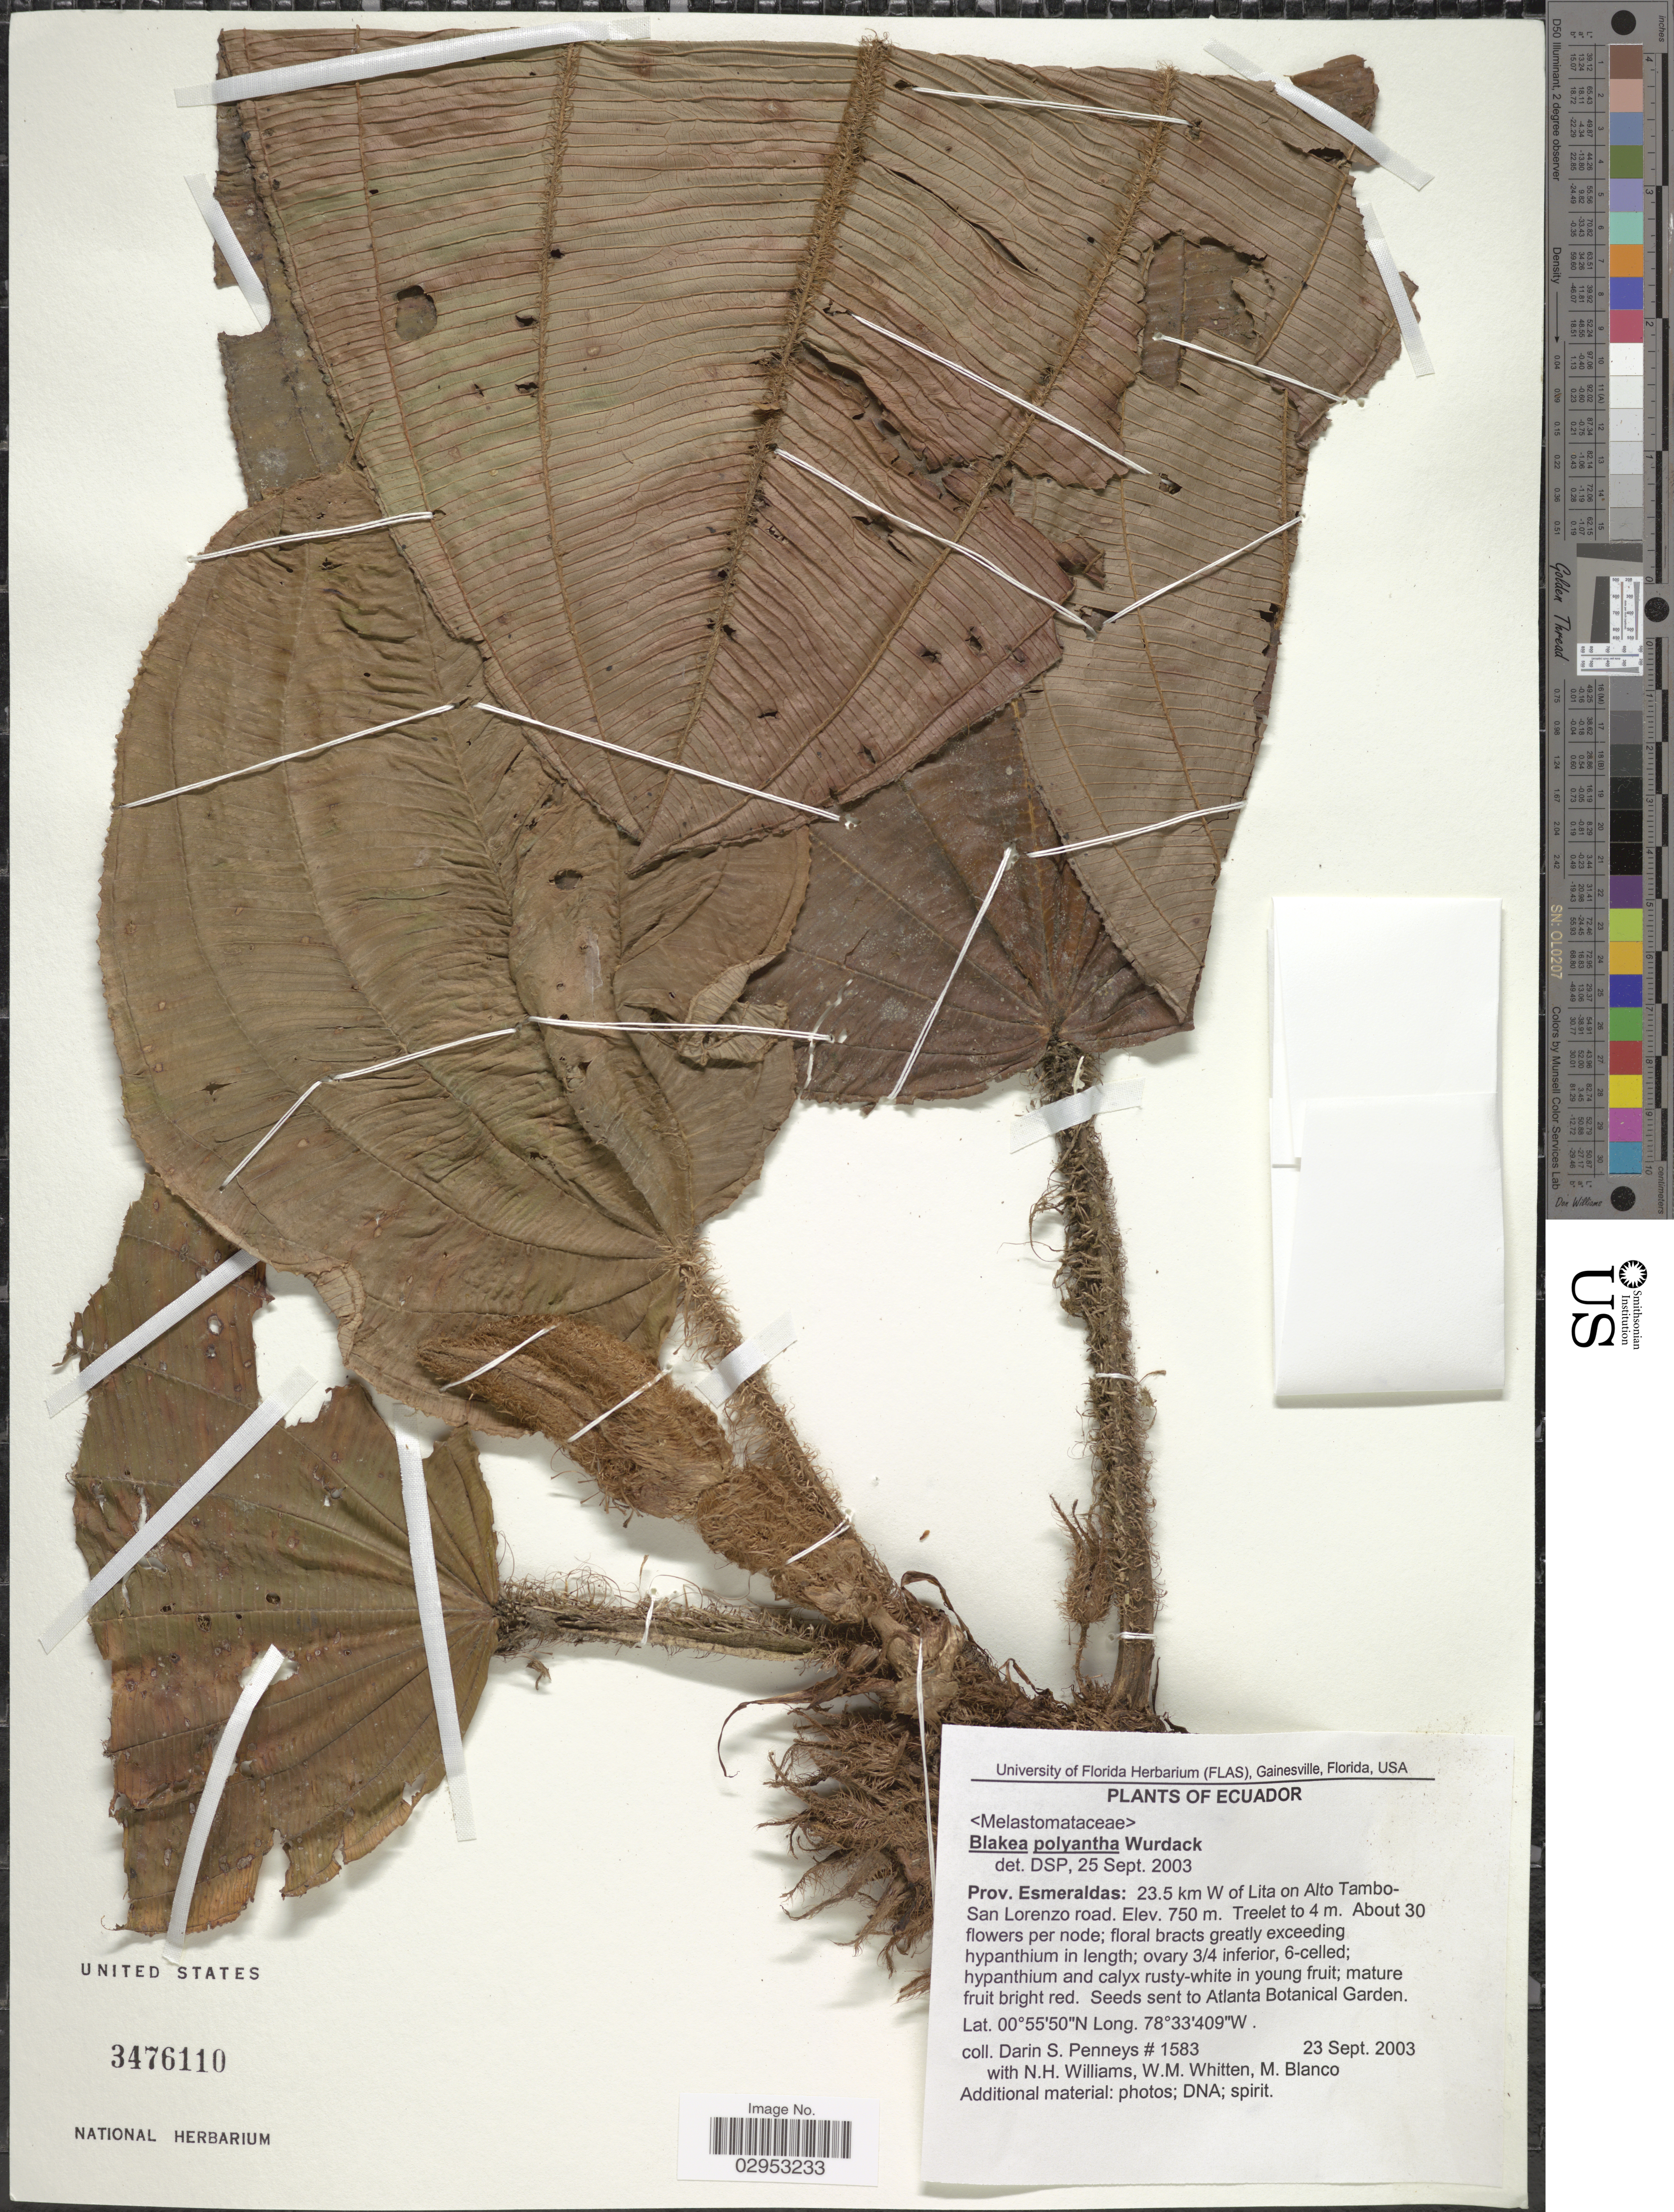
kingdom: Plantae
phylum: Tracheophyta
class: Magnoliopsida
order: Myrtales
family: Melastomataceae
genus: Blakea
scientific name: Blakea polyantha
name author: Wurdack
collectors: D. S. Penneys, N. H. Williams, W. M. Whitten & M. Blanco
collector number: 1583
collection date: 2003-09-23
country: Ecuador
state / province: Esmeraldas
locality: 23.5 km W of Lita on Alto Tambo- San Lorenzo road.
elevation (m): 750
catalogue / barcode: US 3476110